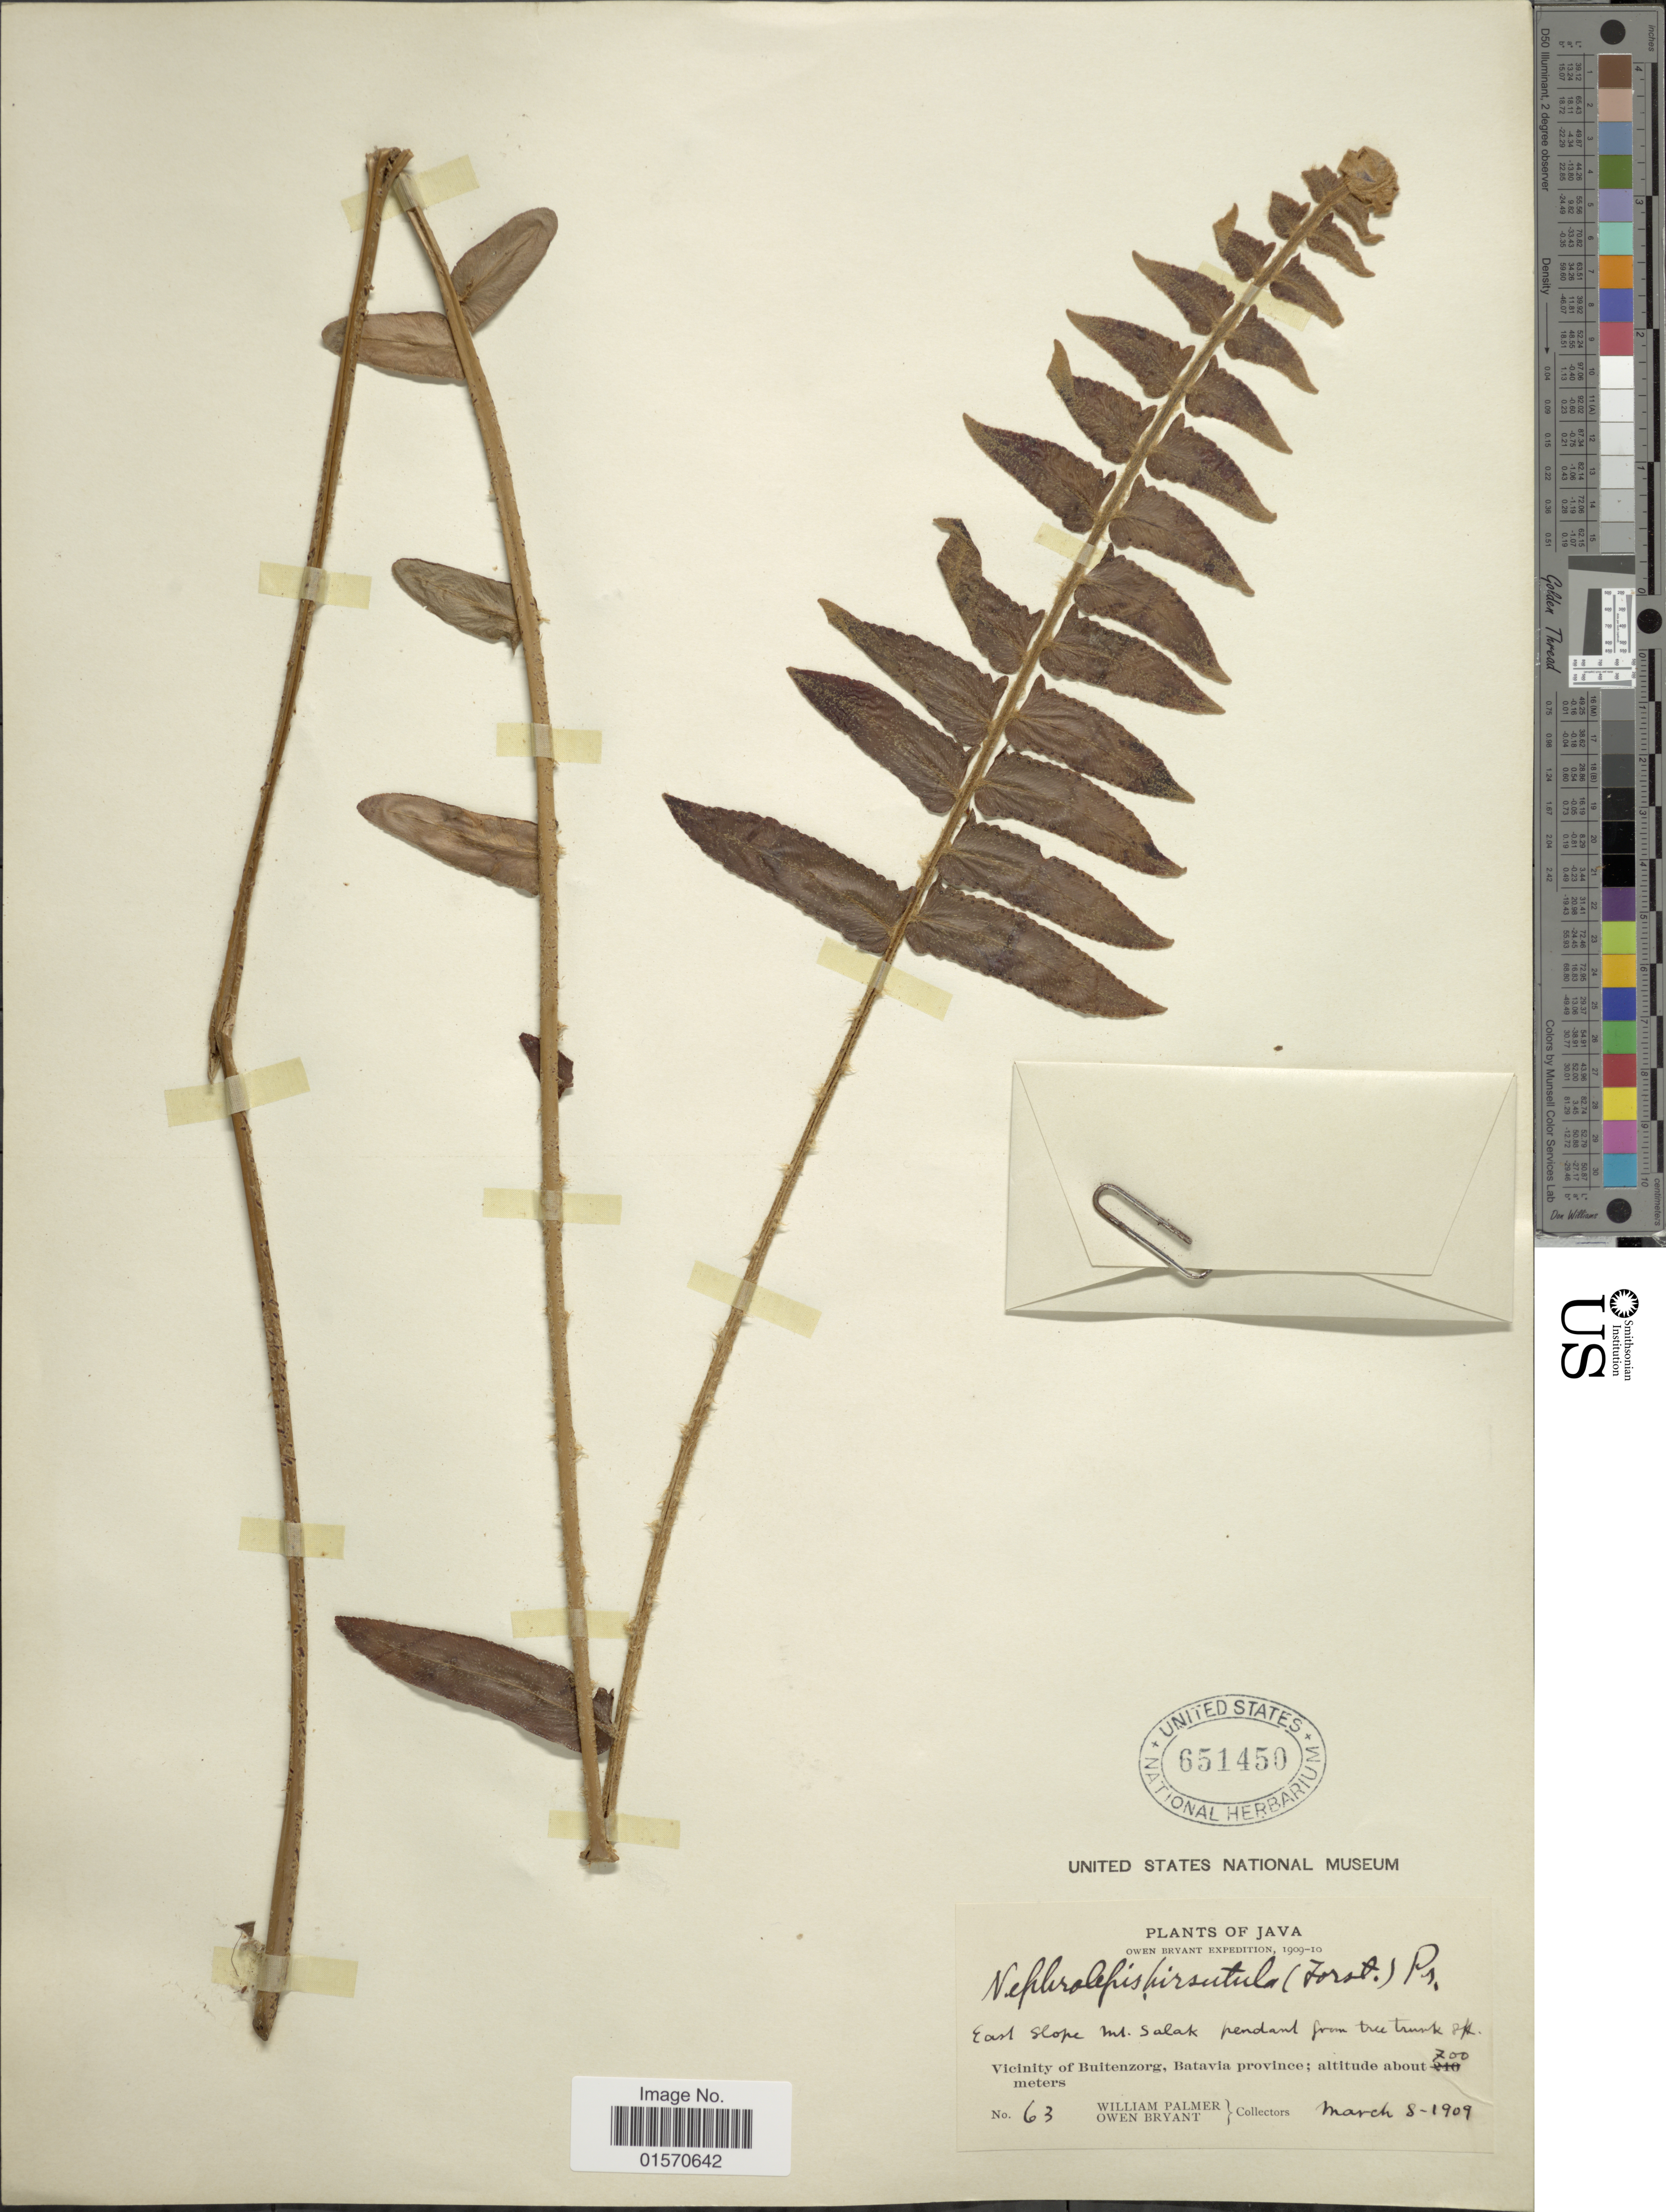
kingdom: Plantae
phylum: Tracheophyta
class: Polypodiopsida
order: Polypodiales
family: Nephrolepidaceae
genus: Nephrolepis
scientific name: Nephrolepis multiflora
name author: (Roxb.) F.M. Jarrett ex C.V. Morton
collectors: W. Palmer & O. Bryant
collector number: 63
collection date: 1909-03-08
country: Indonesia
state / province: Java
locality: East slope Mt. Salak. Vicinity of Buitenzorg, Batavia province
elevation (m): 700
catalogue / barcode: US 651450